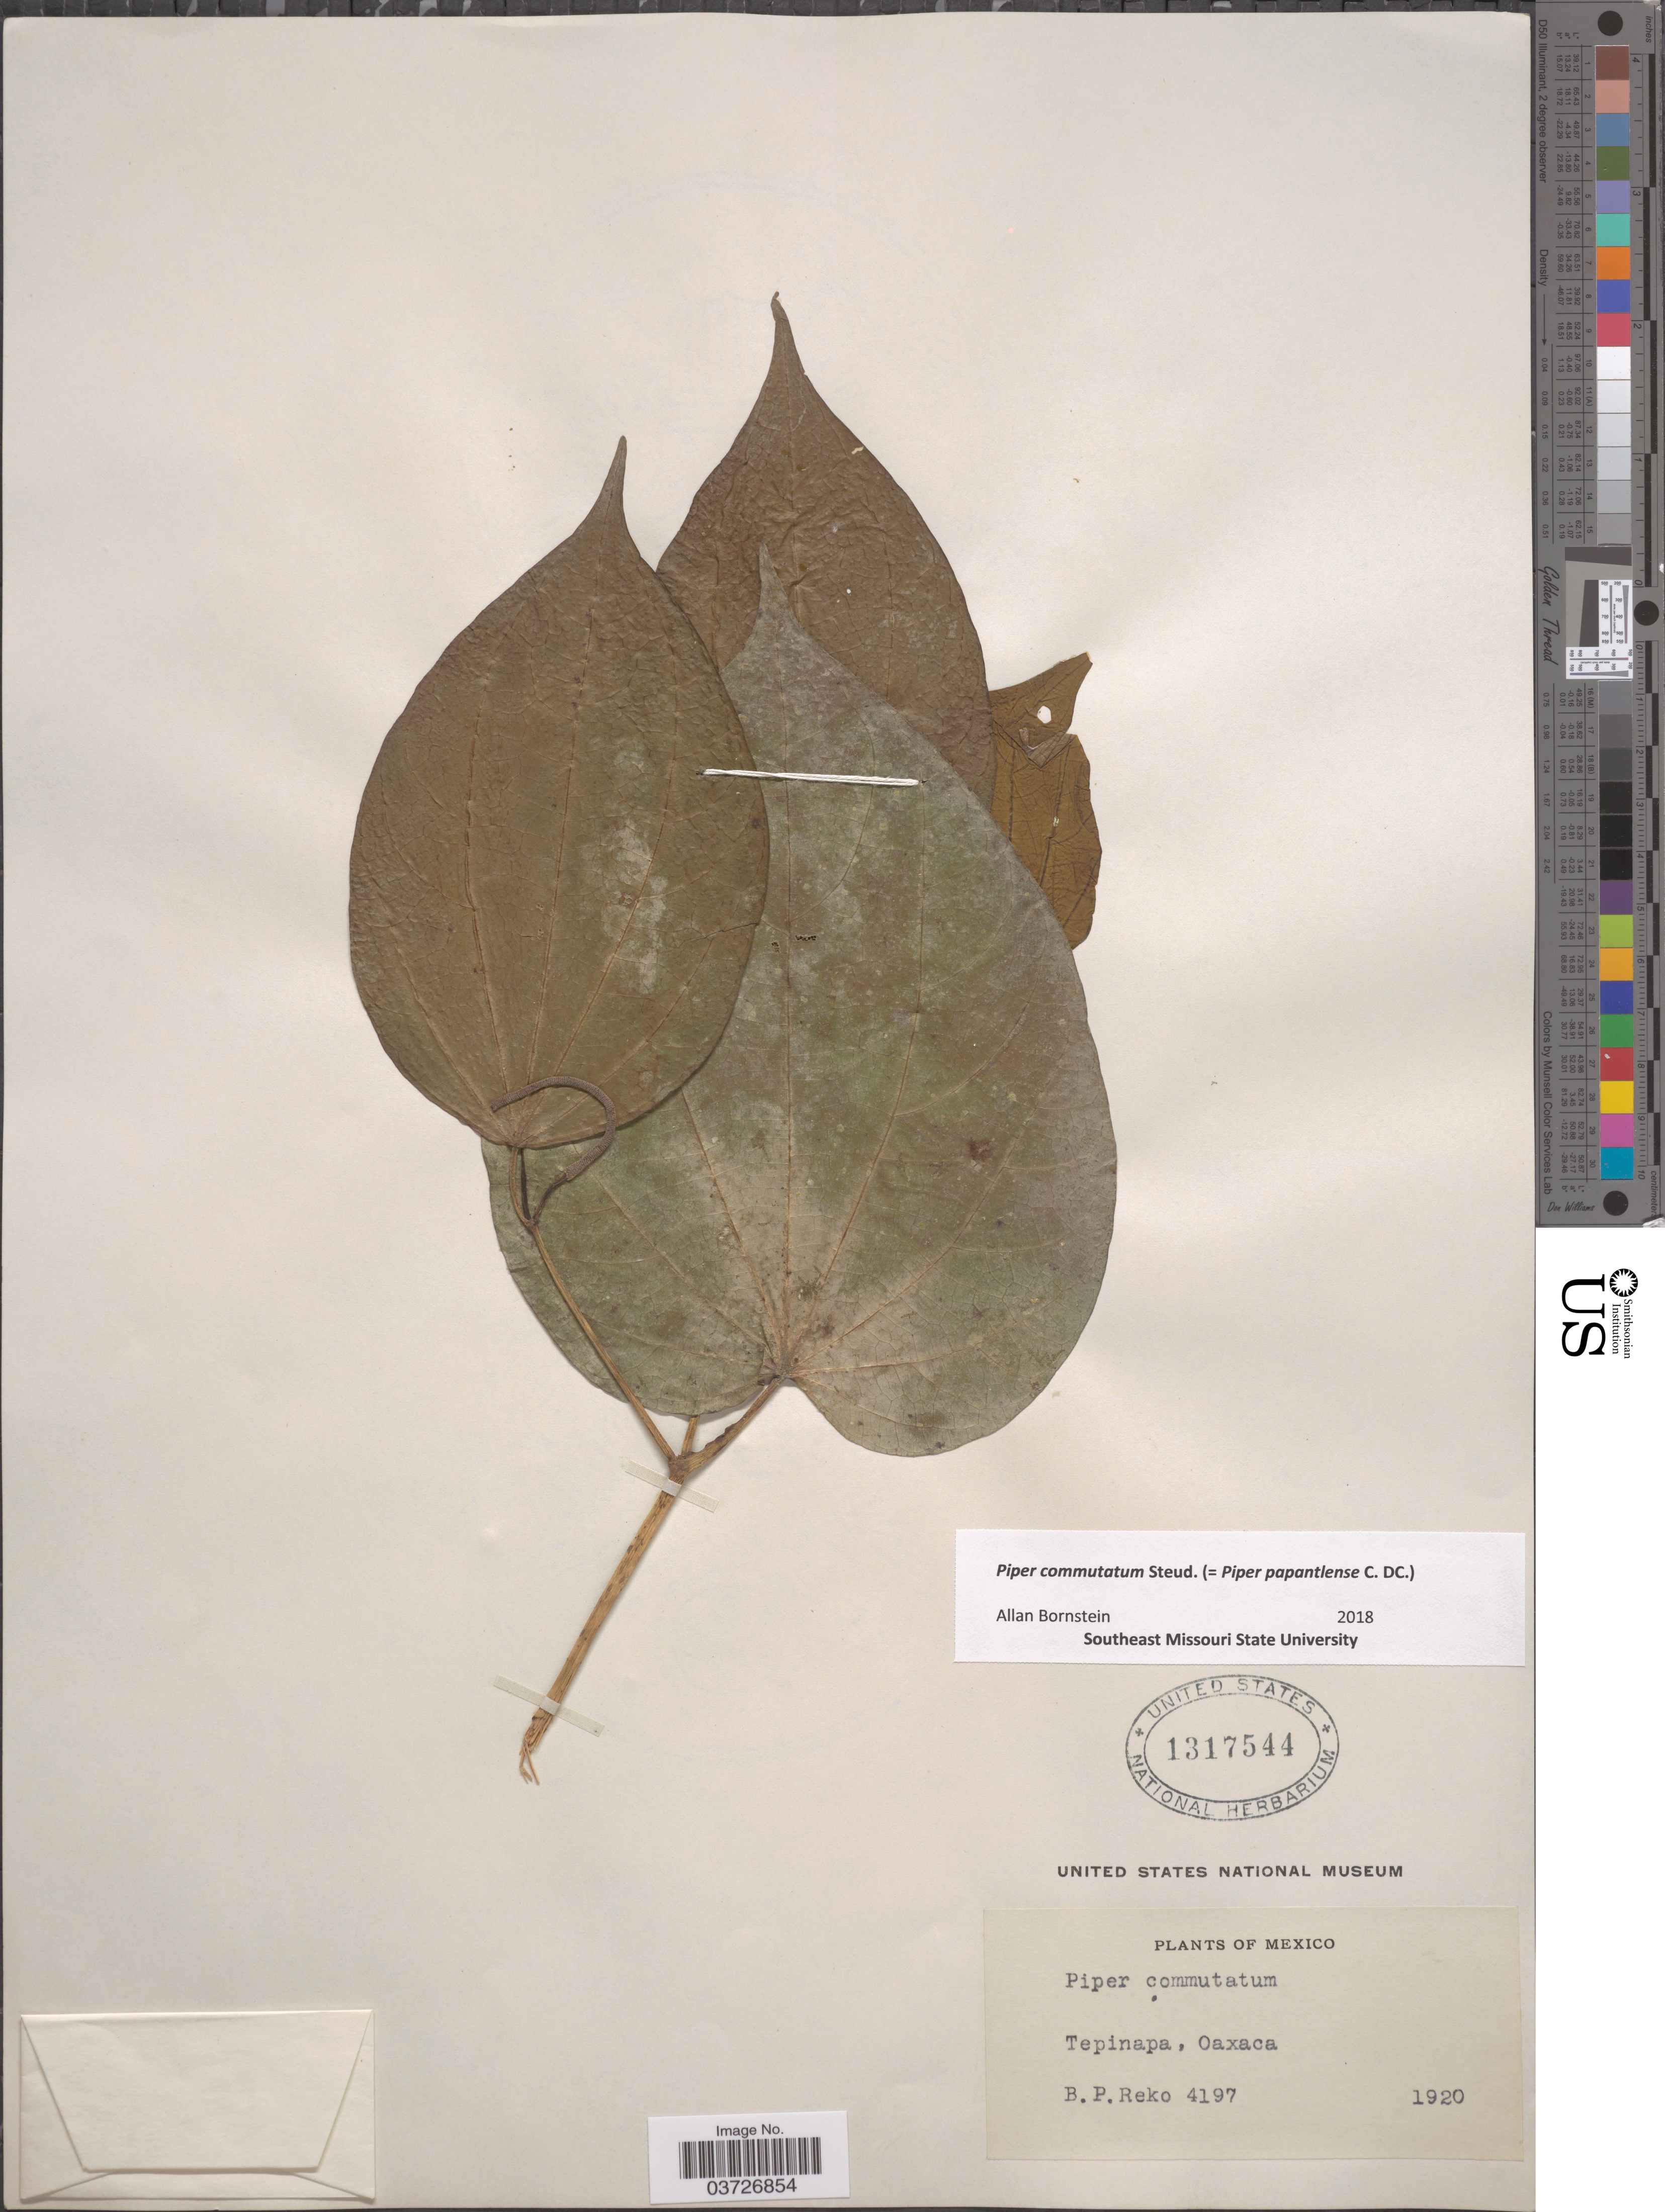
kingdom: Plantae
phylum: Tracheophyta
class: Magnoliopsida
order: Piperales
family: Piperaceae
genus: Piper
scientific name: Piper commutatum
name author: Steud.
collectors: B. P. Reko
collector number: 4197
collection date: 1920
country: Mexico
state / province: Oaxaca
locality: Tepinapa.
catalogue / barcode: US 1317544